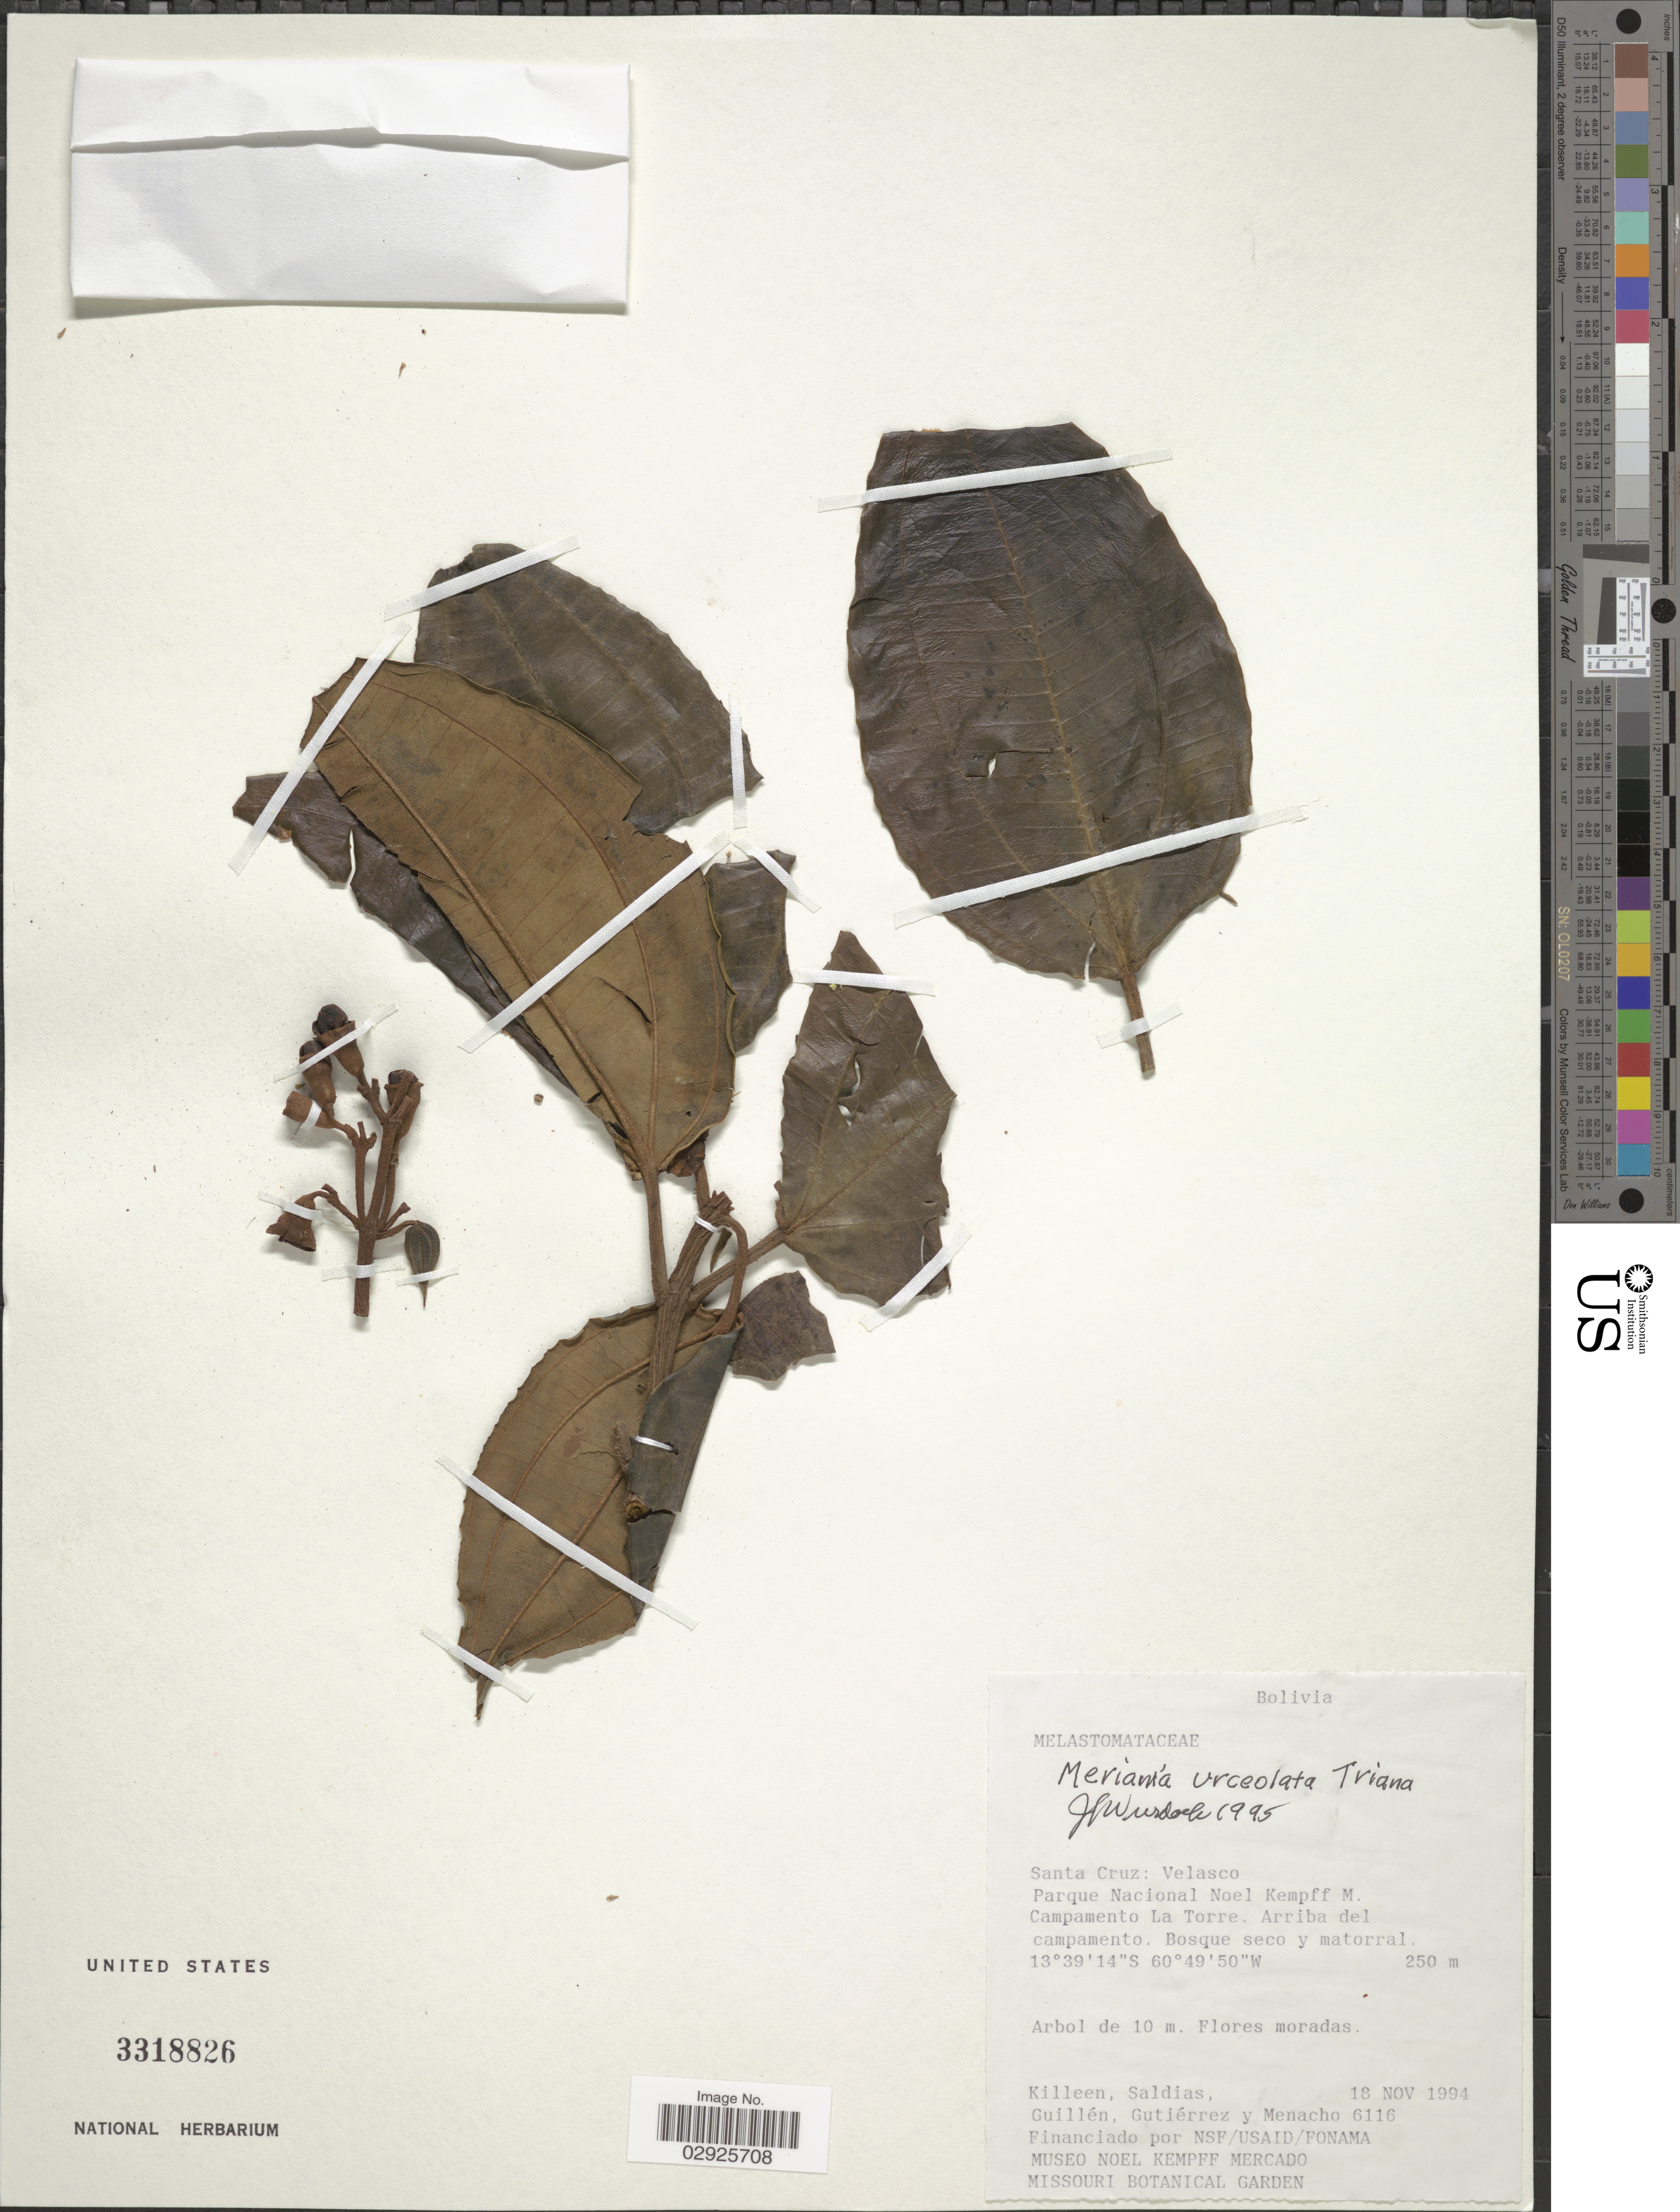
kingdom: Plantae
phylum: Tracheophyta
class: Magnoliopsida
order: Myrtales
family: Melastomataceae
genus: Meriania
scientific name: Meriania urceolata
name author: Triana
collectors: Killeen, --, -. Saldias, -- Guillen, Gutiérrez, -- & Menacho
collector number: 6116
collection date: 1994-11-18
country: Bolivia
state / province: Santa Cruz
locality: Velasco. Parque Nacional Noel Kempff M. Campamento La Torre. Arriba del campamento.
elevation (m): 250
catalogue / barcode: US 3318826